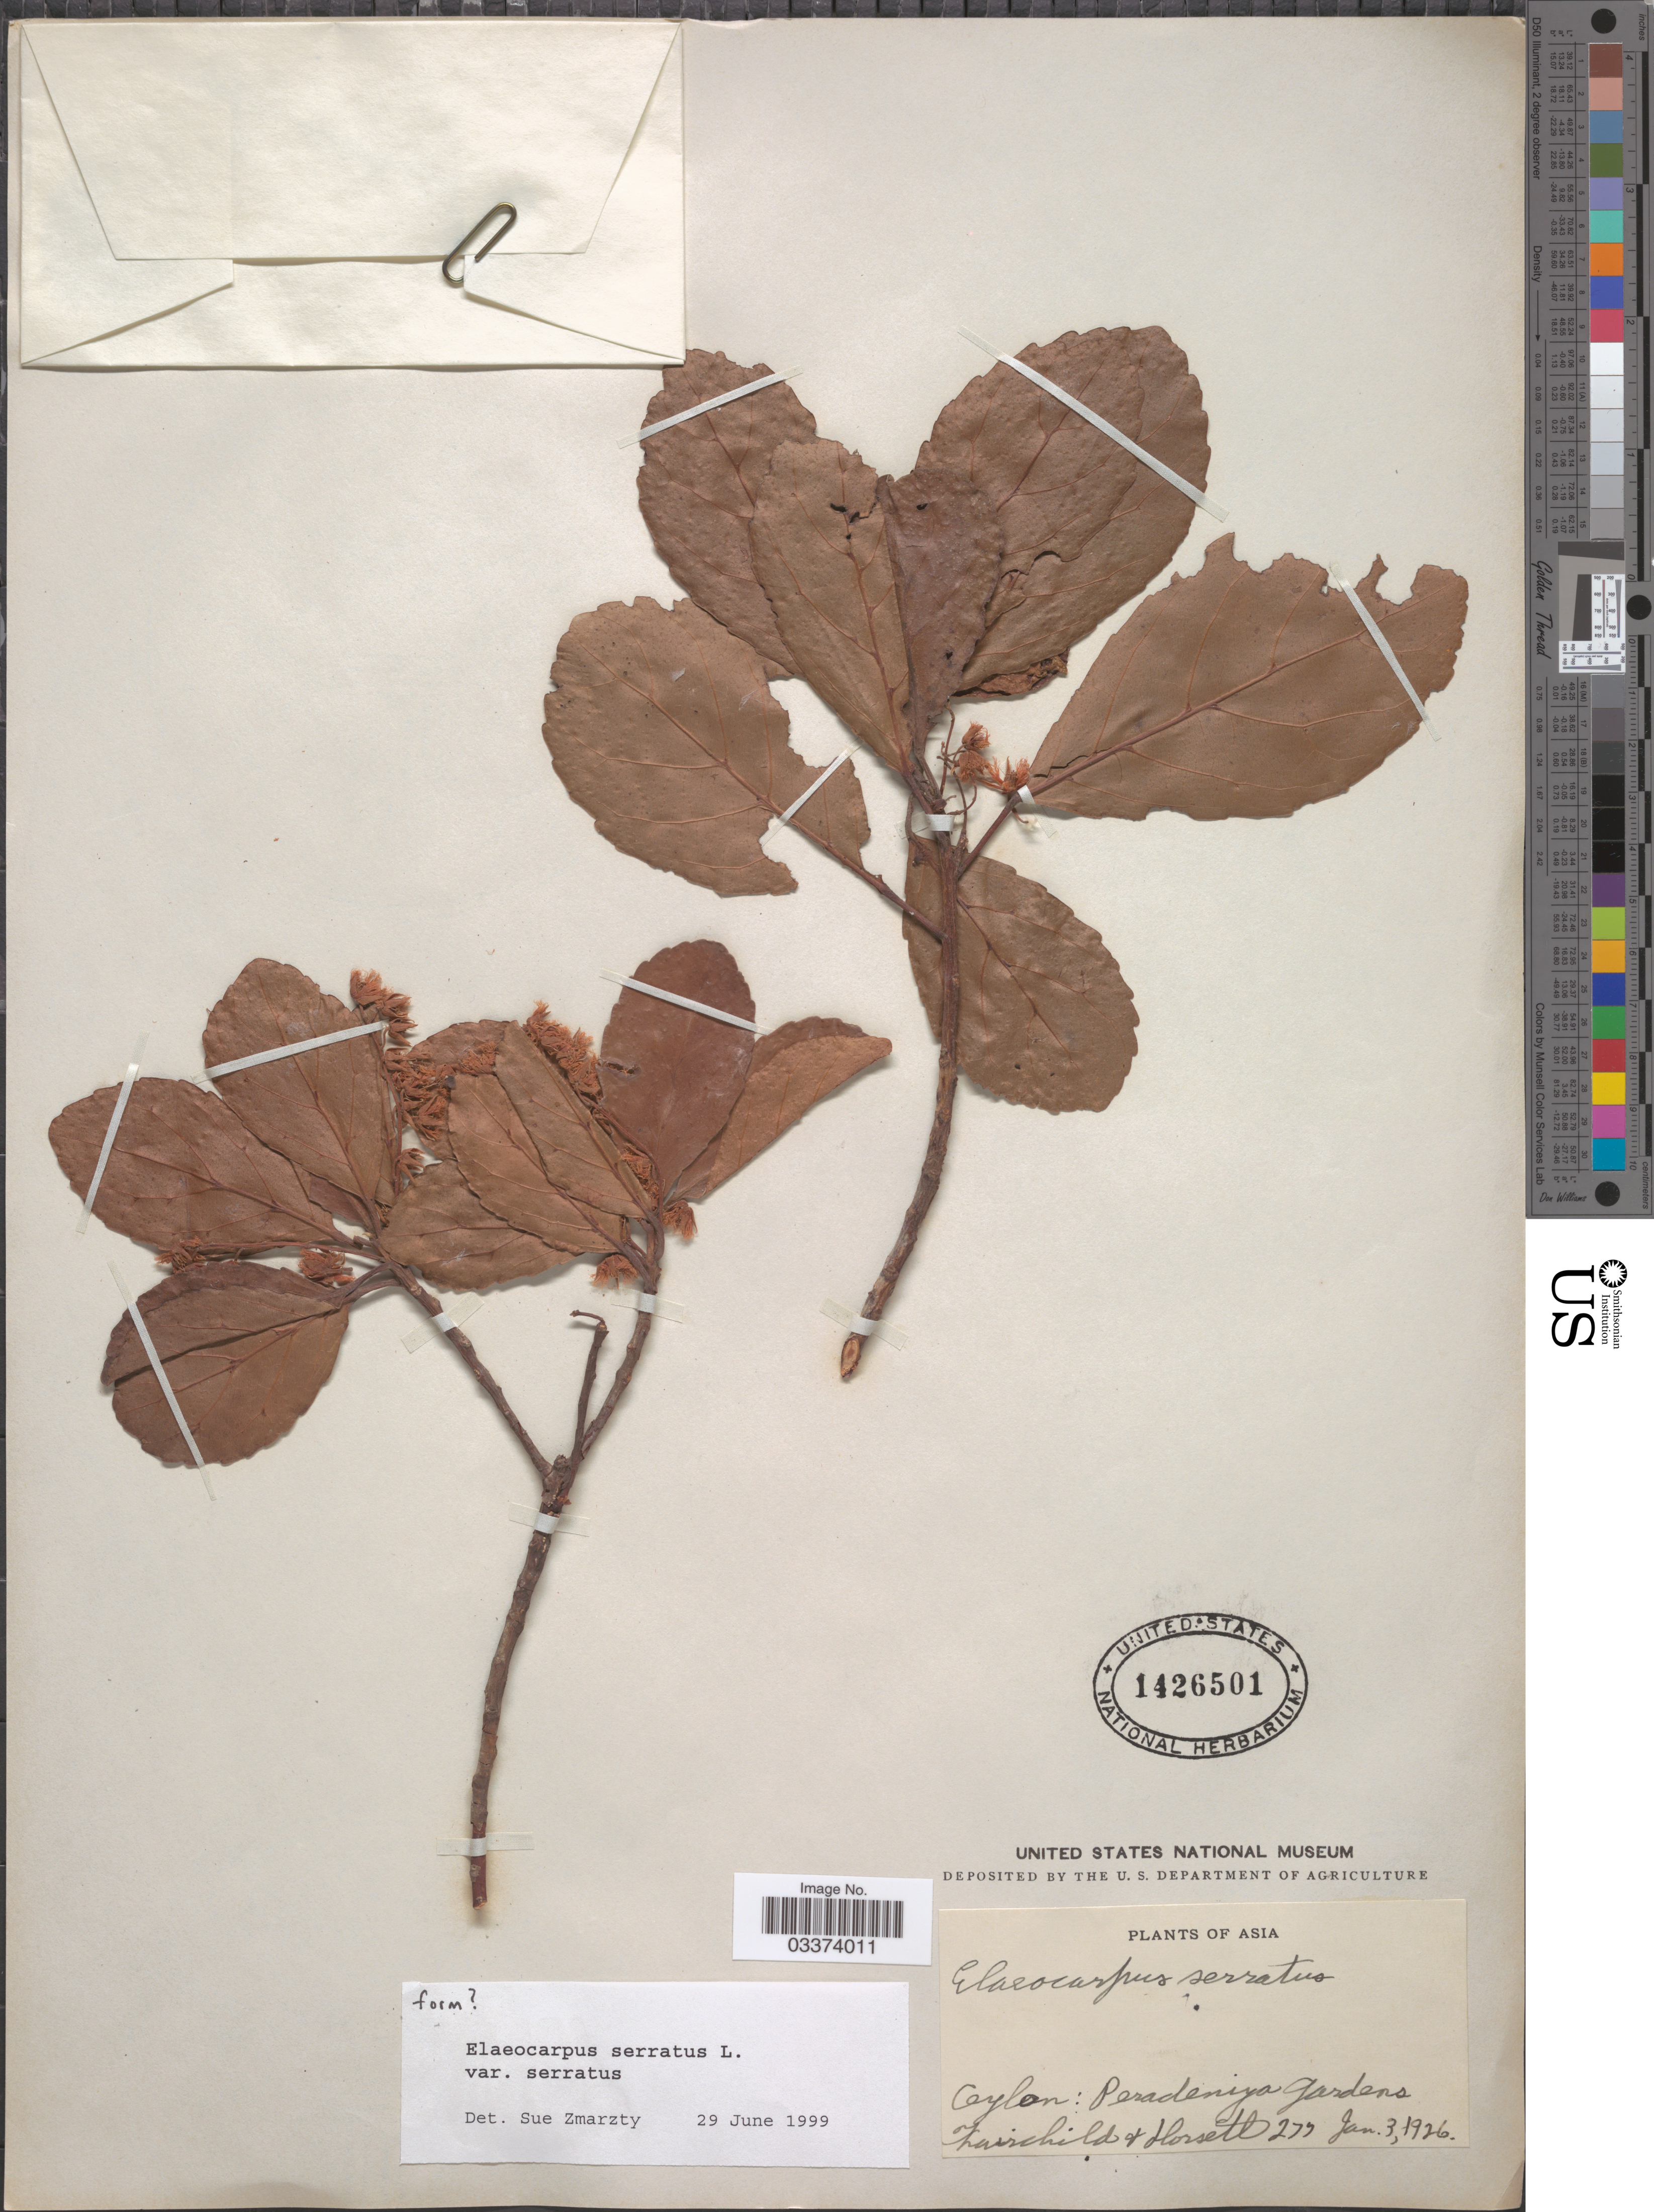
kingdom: Plantae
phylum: Tracheophyta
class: Magnoliopsida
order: Oxalidales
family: Elaeocarpaceae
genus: Elaeocarpus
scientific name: Elaeocarpus serratus var. serratus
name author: L.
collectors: -. Fairchild & -- Dorsett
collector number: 277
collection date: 1926-01-03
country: Sri Lanka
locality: Ceylon: Peradeniya Gardens. Asia.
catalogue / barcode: US 1426501